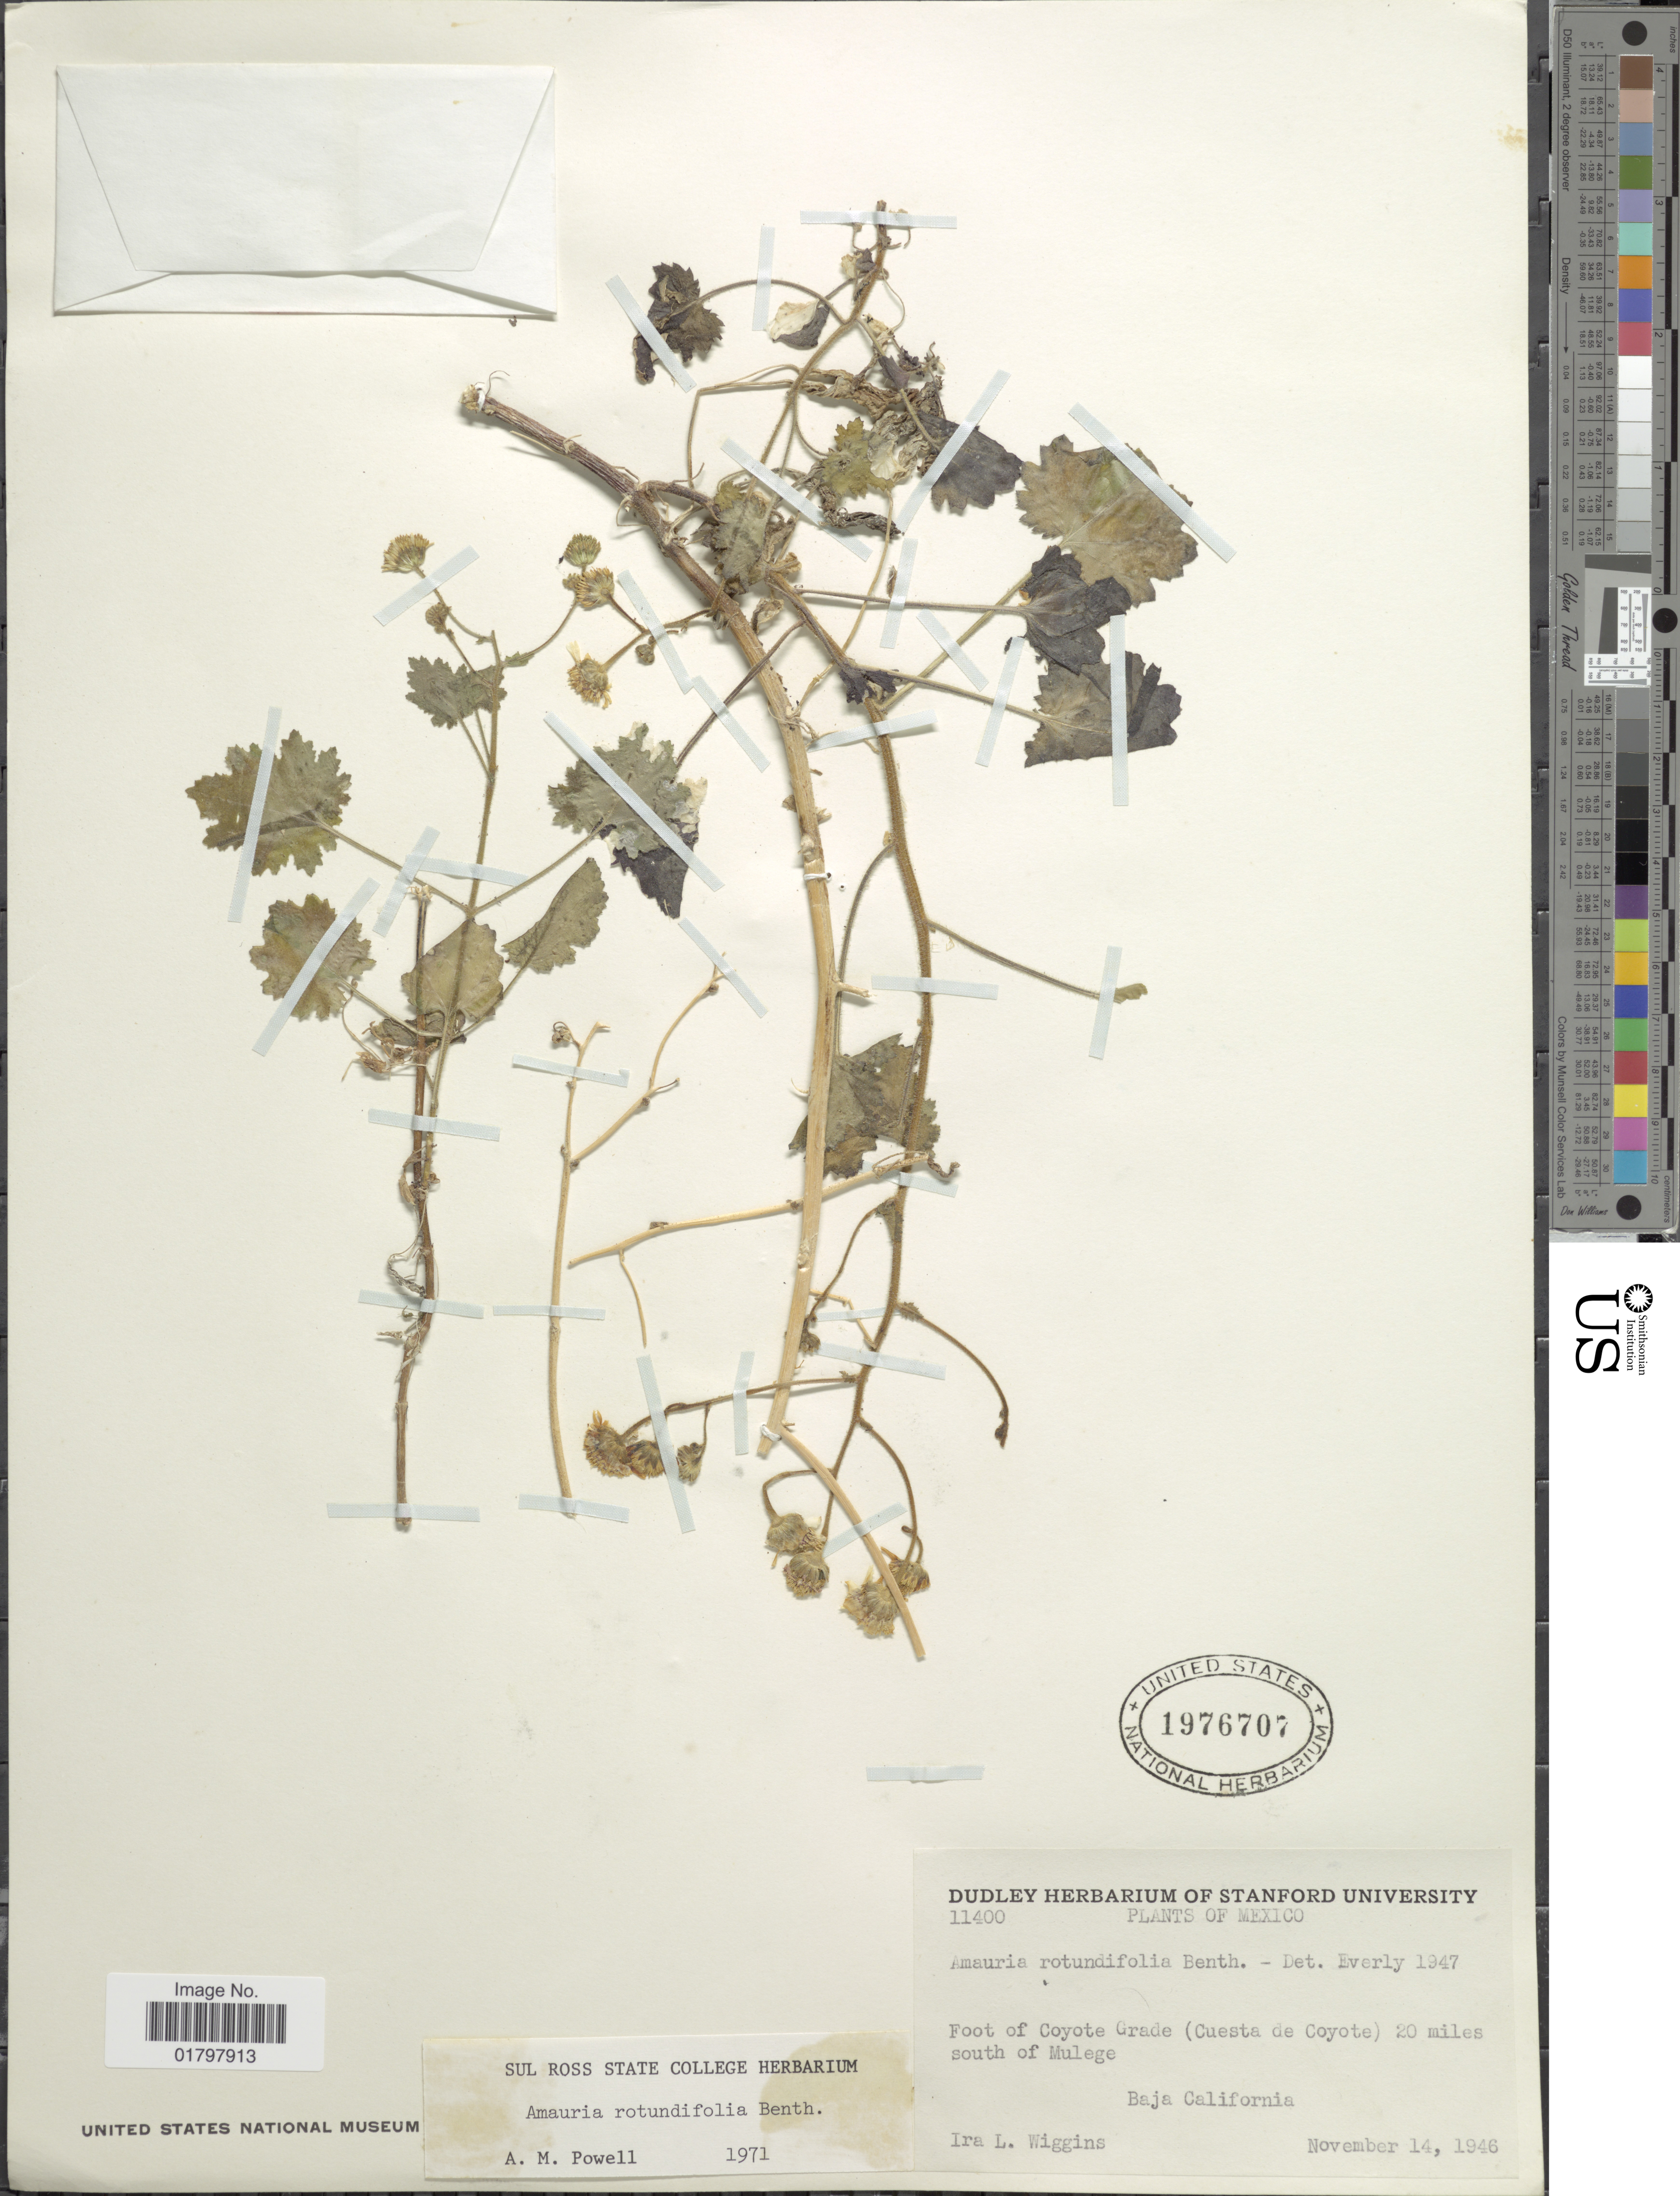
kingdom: Plantae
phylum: Tracheophyta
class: Magnoliopsida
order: Asterales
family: Asteraceae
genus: Amauria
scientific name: Amauria rotundifolia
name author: Benth.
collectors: I. L. Wiggins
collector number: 11400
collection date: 1946-11-14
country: Mexico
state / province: Baja California Sur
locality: Foot of Coyote Grade (Cuesta de Coyote) 20 miles south of Mulege. Baja California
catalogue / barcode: US 1976707